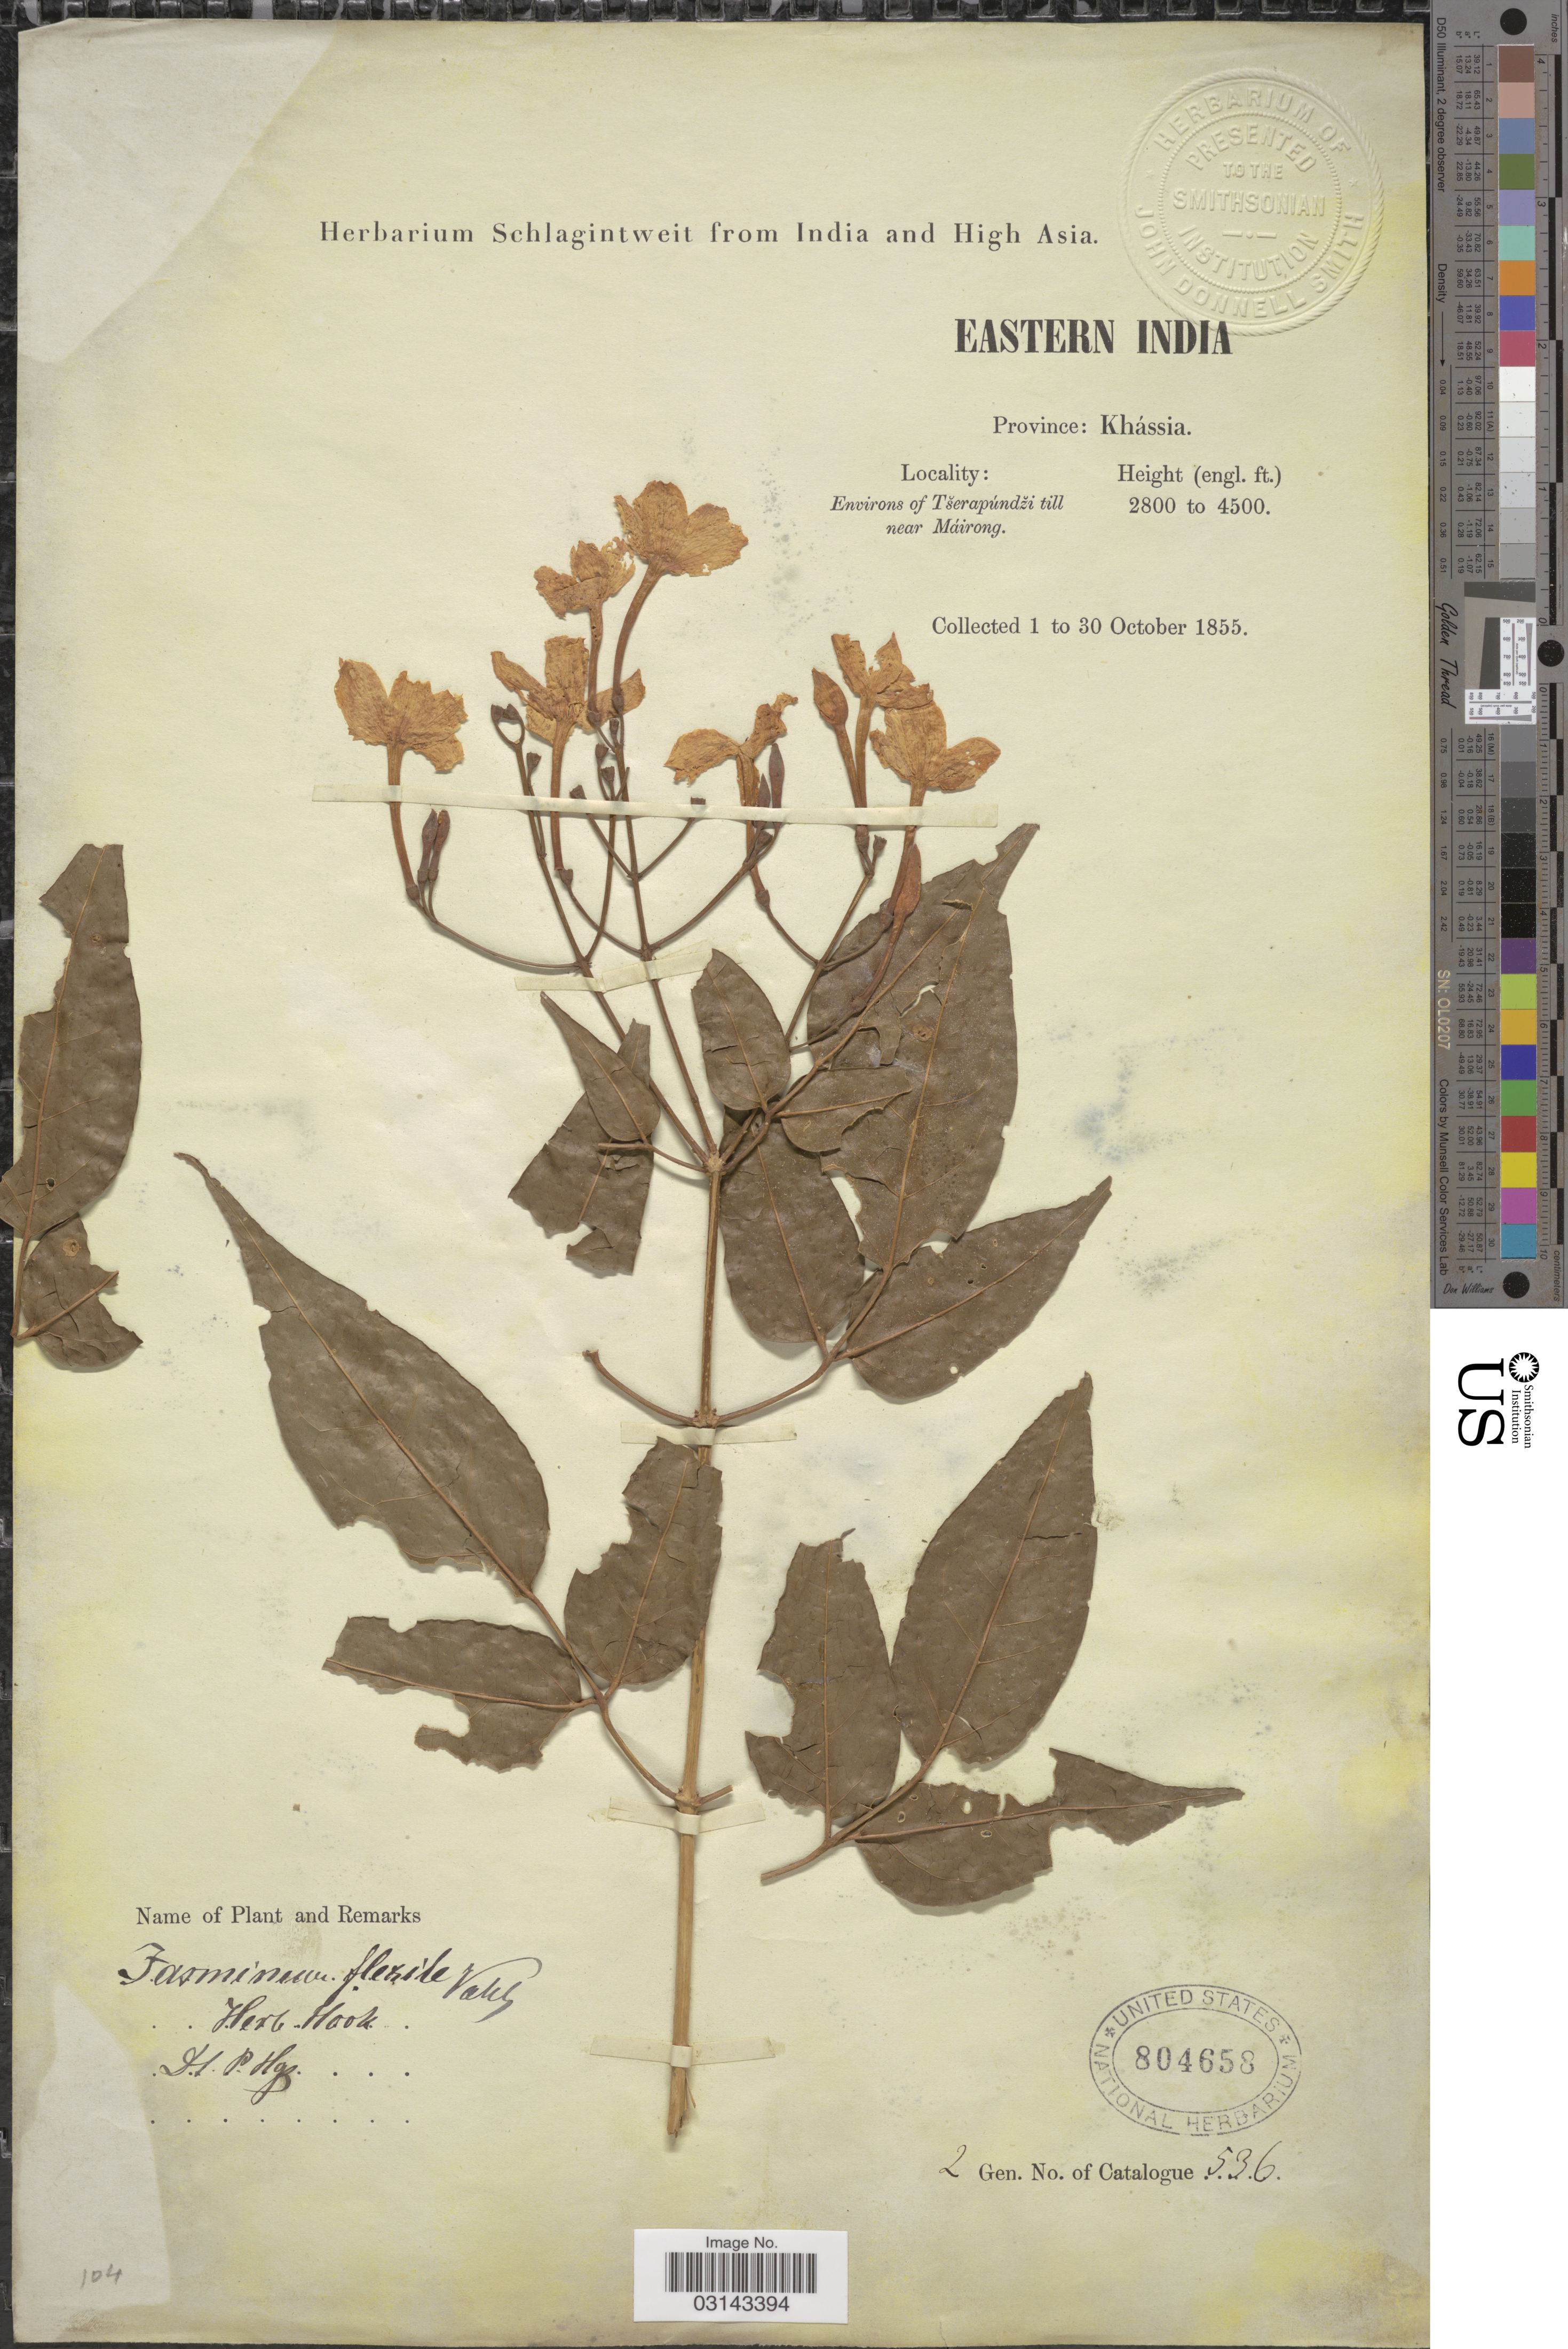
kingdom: Plantae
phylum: Tracheophyta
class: Magnoliopsida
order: Lamiales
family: Oleaceae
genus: Jasminum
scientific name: Jasminum flexile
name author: Vahl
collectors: ex herb. Schlagintweit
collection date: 1855-10-01/1855-10-30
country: India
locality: Eastern India. Province: Khássia. Environs of Tserapúndzi till near Máirong.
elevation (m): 853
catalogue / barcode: US 804658